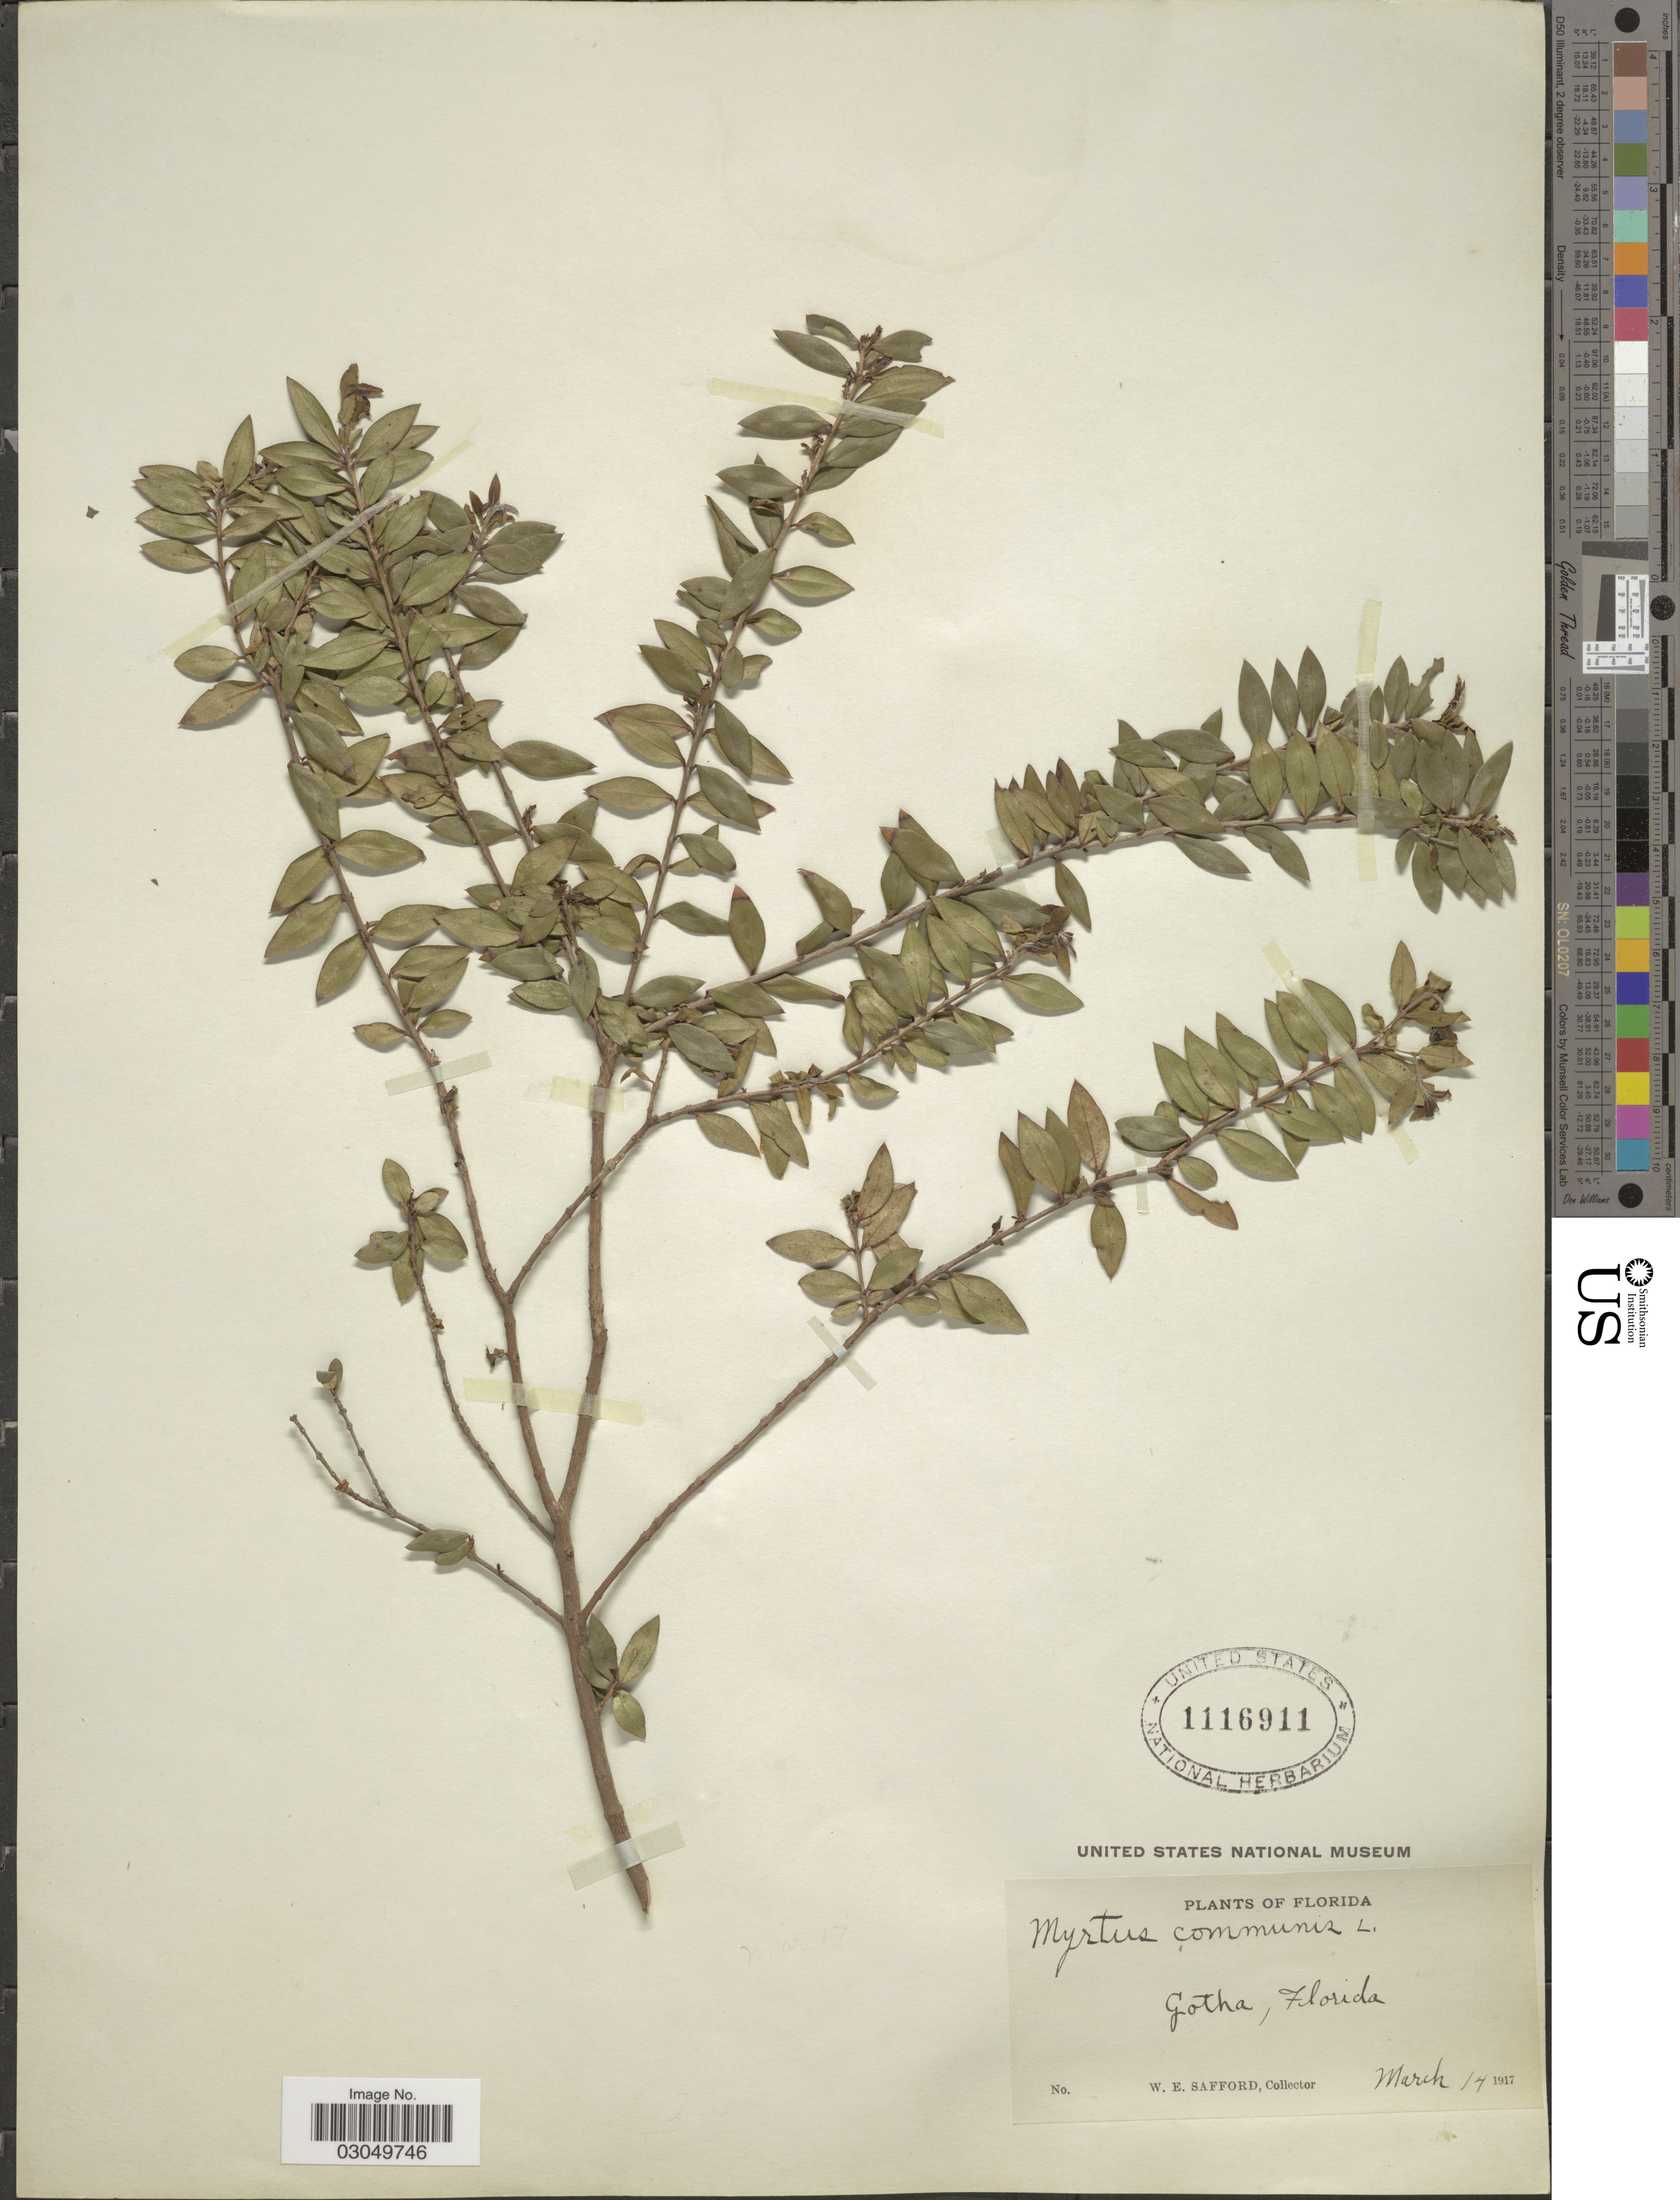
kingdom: Plantae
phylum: Tracheophyta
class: Magnoliopsida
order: Myrtales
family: Myrtaceae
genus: Myrtus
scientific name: Myrtus communis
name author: L.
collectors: W. E. Safford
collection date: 1917-03-14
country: United States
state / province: Florida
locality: Gotha.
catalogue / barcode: US 1116911